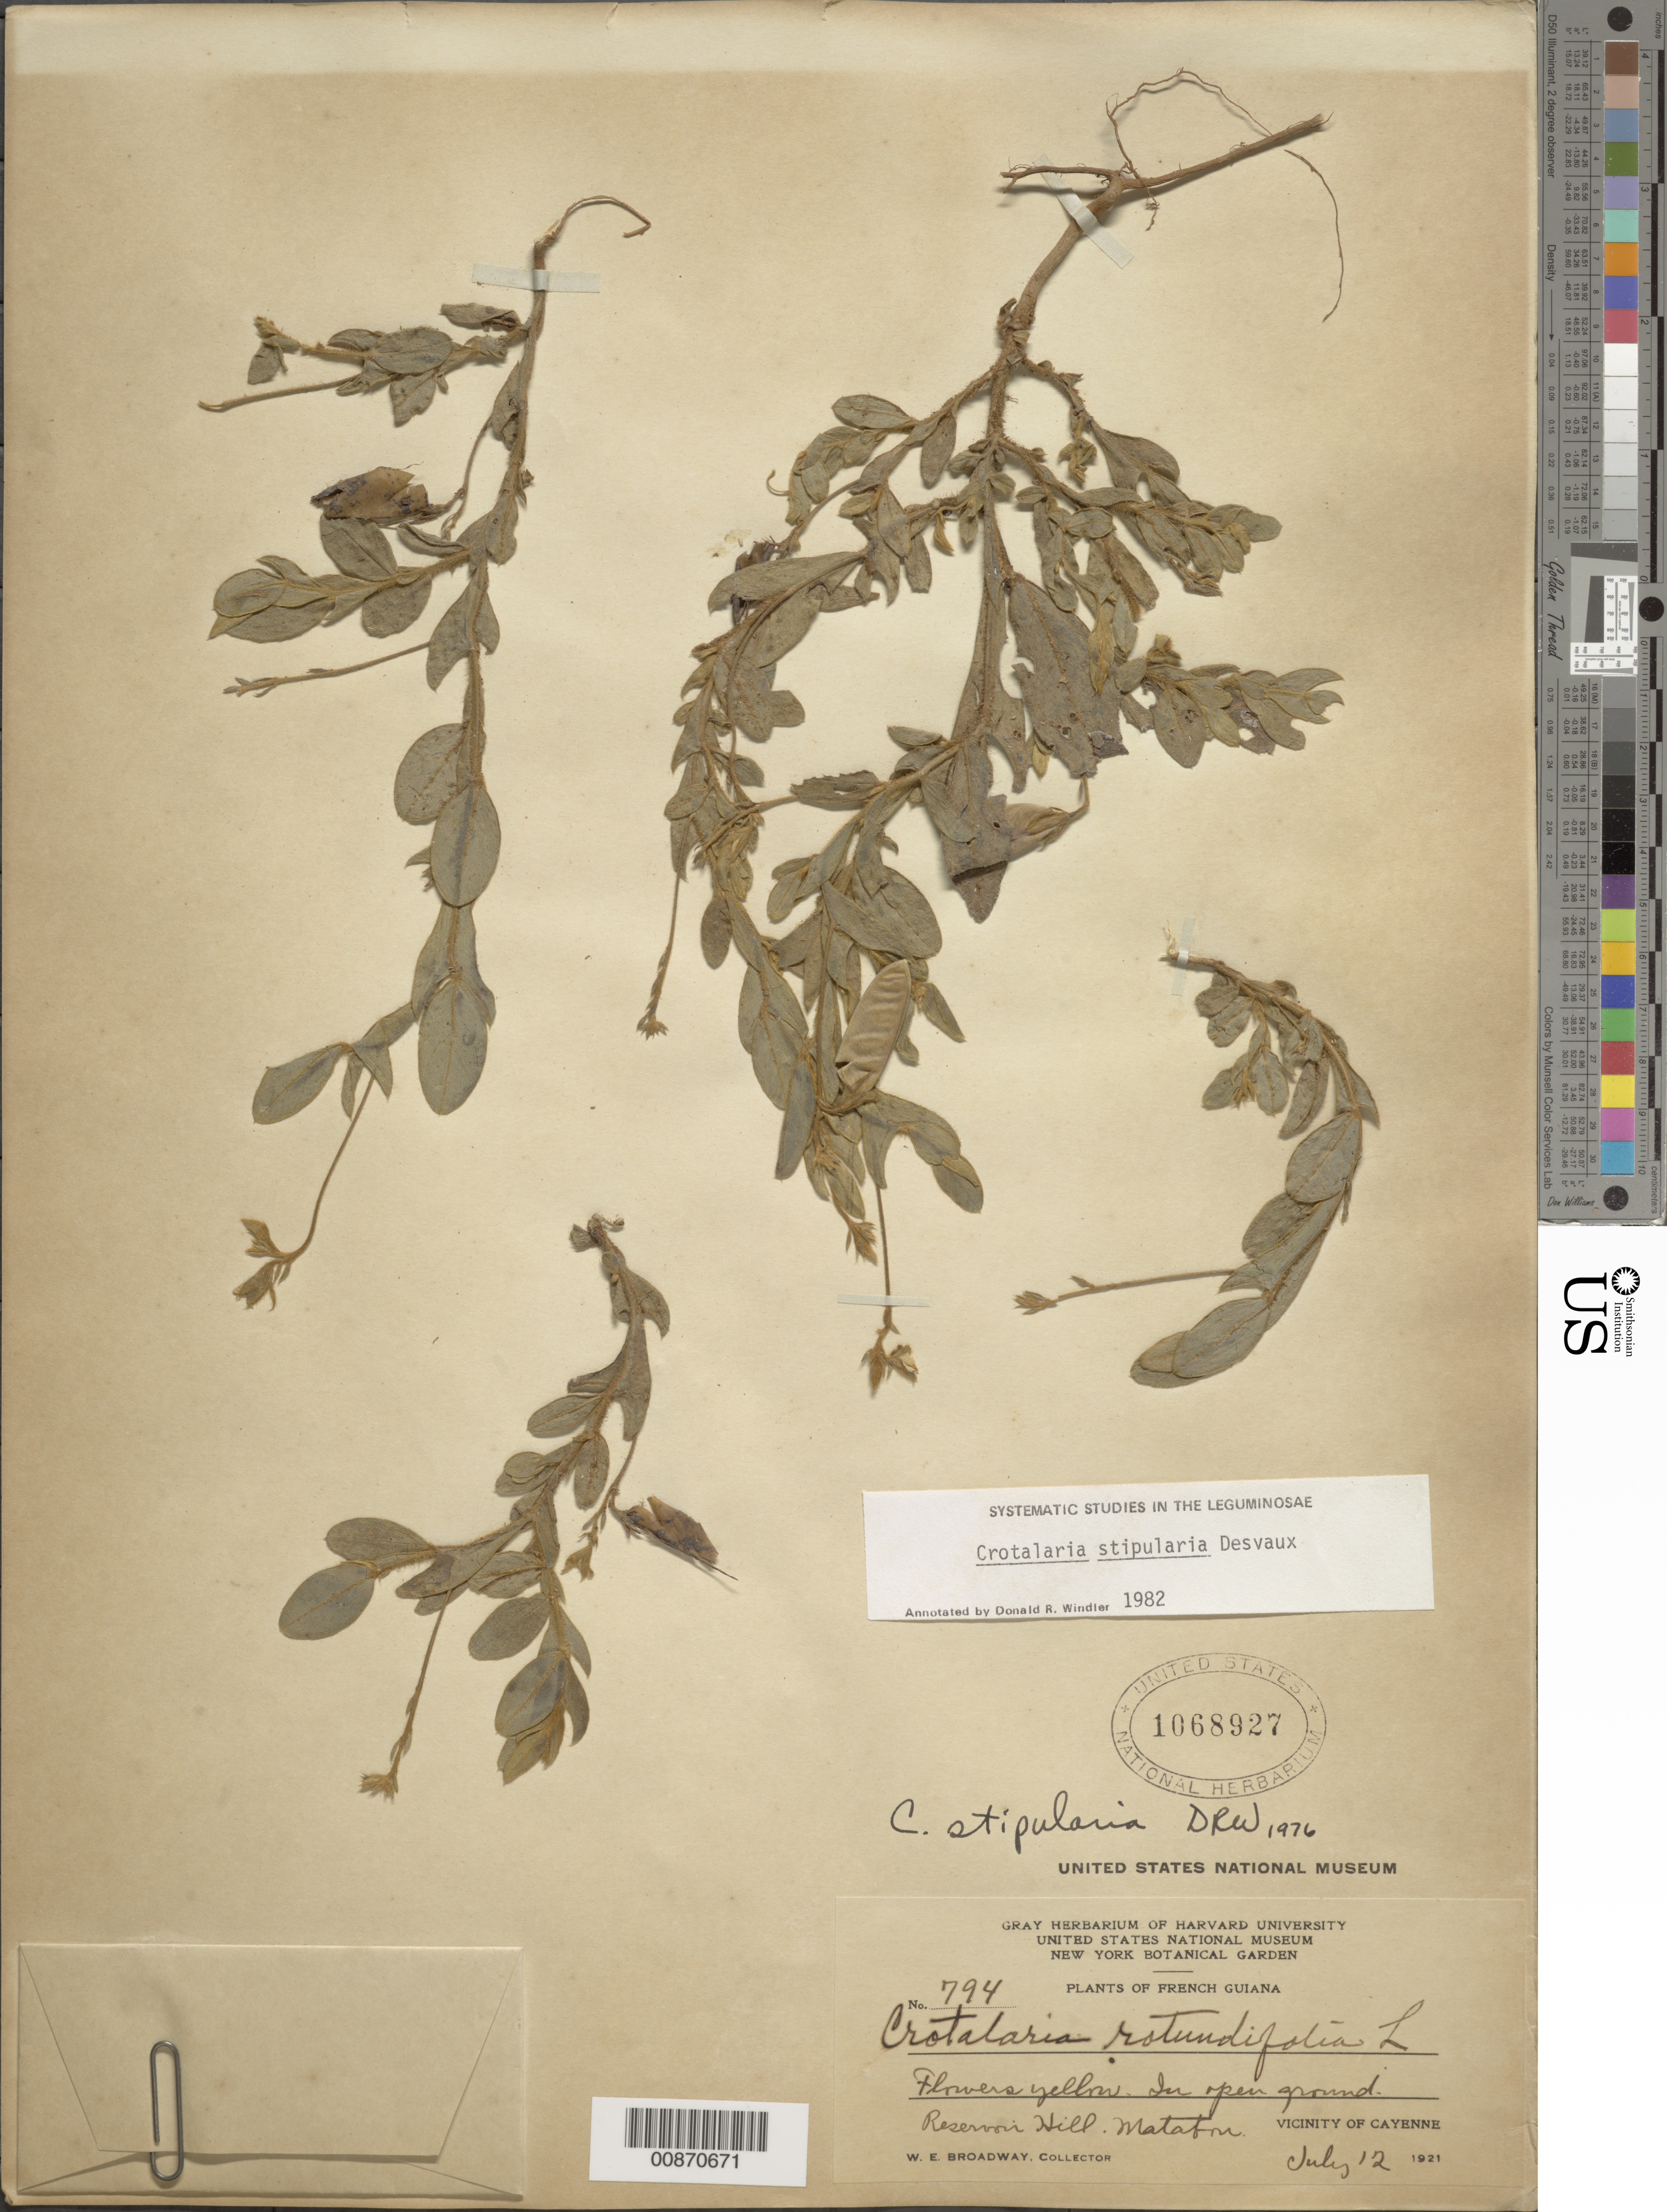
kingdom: Plantae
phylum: Tracheophyta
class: Magnoliopsida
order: Fabales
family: Fabaceae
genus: Crotalaria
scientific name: Crotalaria stipularia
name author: Desv.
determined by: Windler, D. R.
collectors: W. E. Broadway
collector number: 794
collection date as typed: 12-Jul-21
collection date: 1921-07-12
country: French Guiana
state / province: Cayenne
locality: Cayenne, vic., Reservoir Hill, Matabon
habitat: Open ground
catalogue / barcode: US 1068927